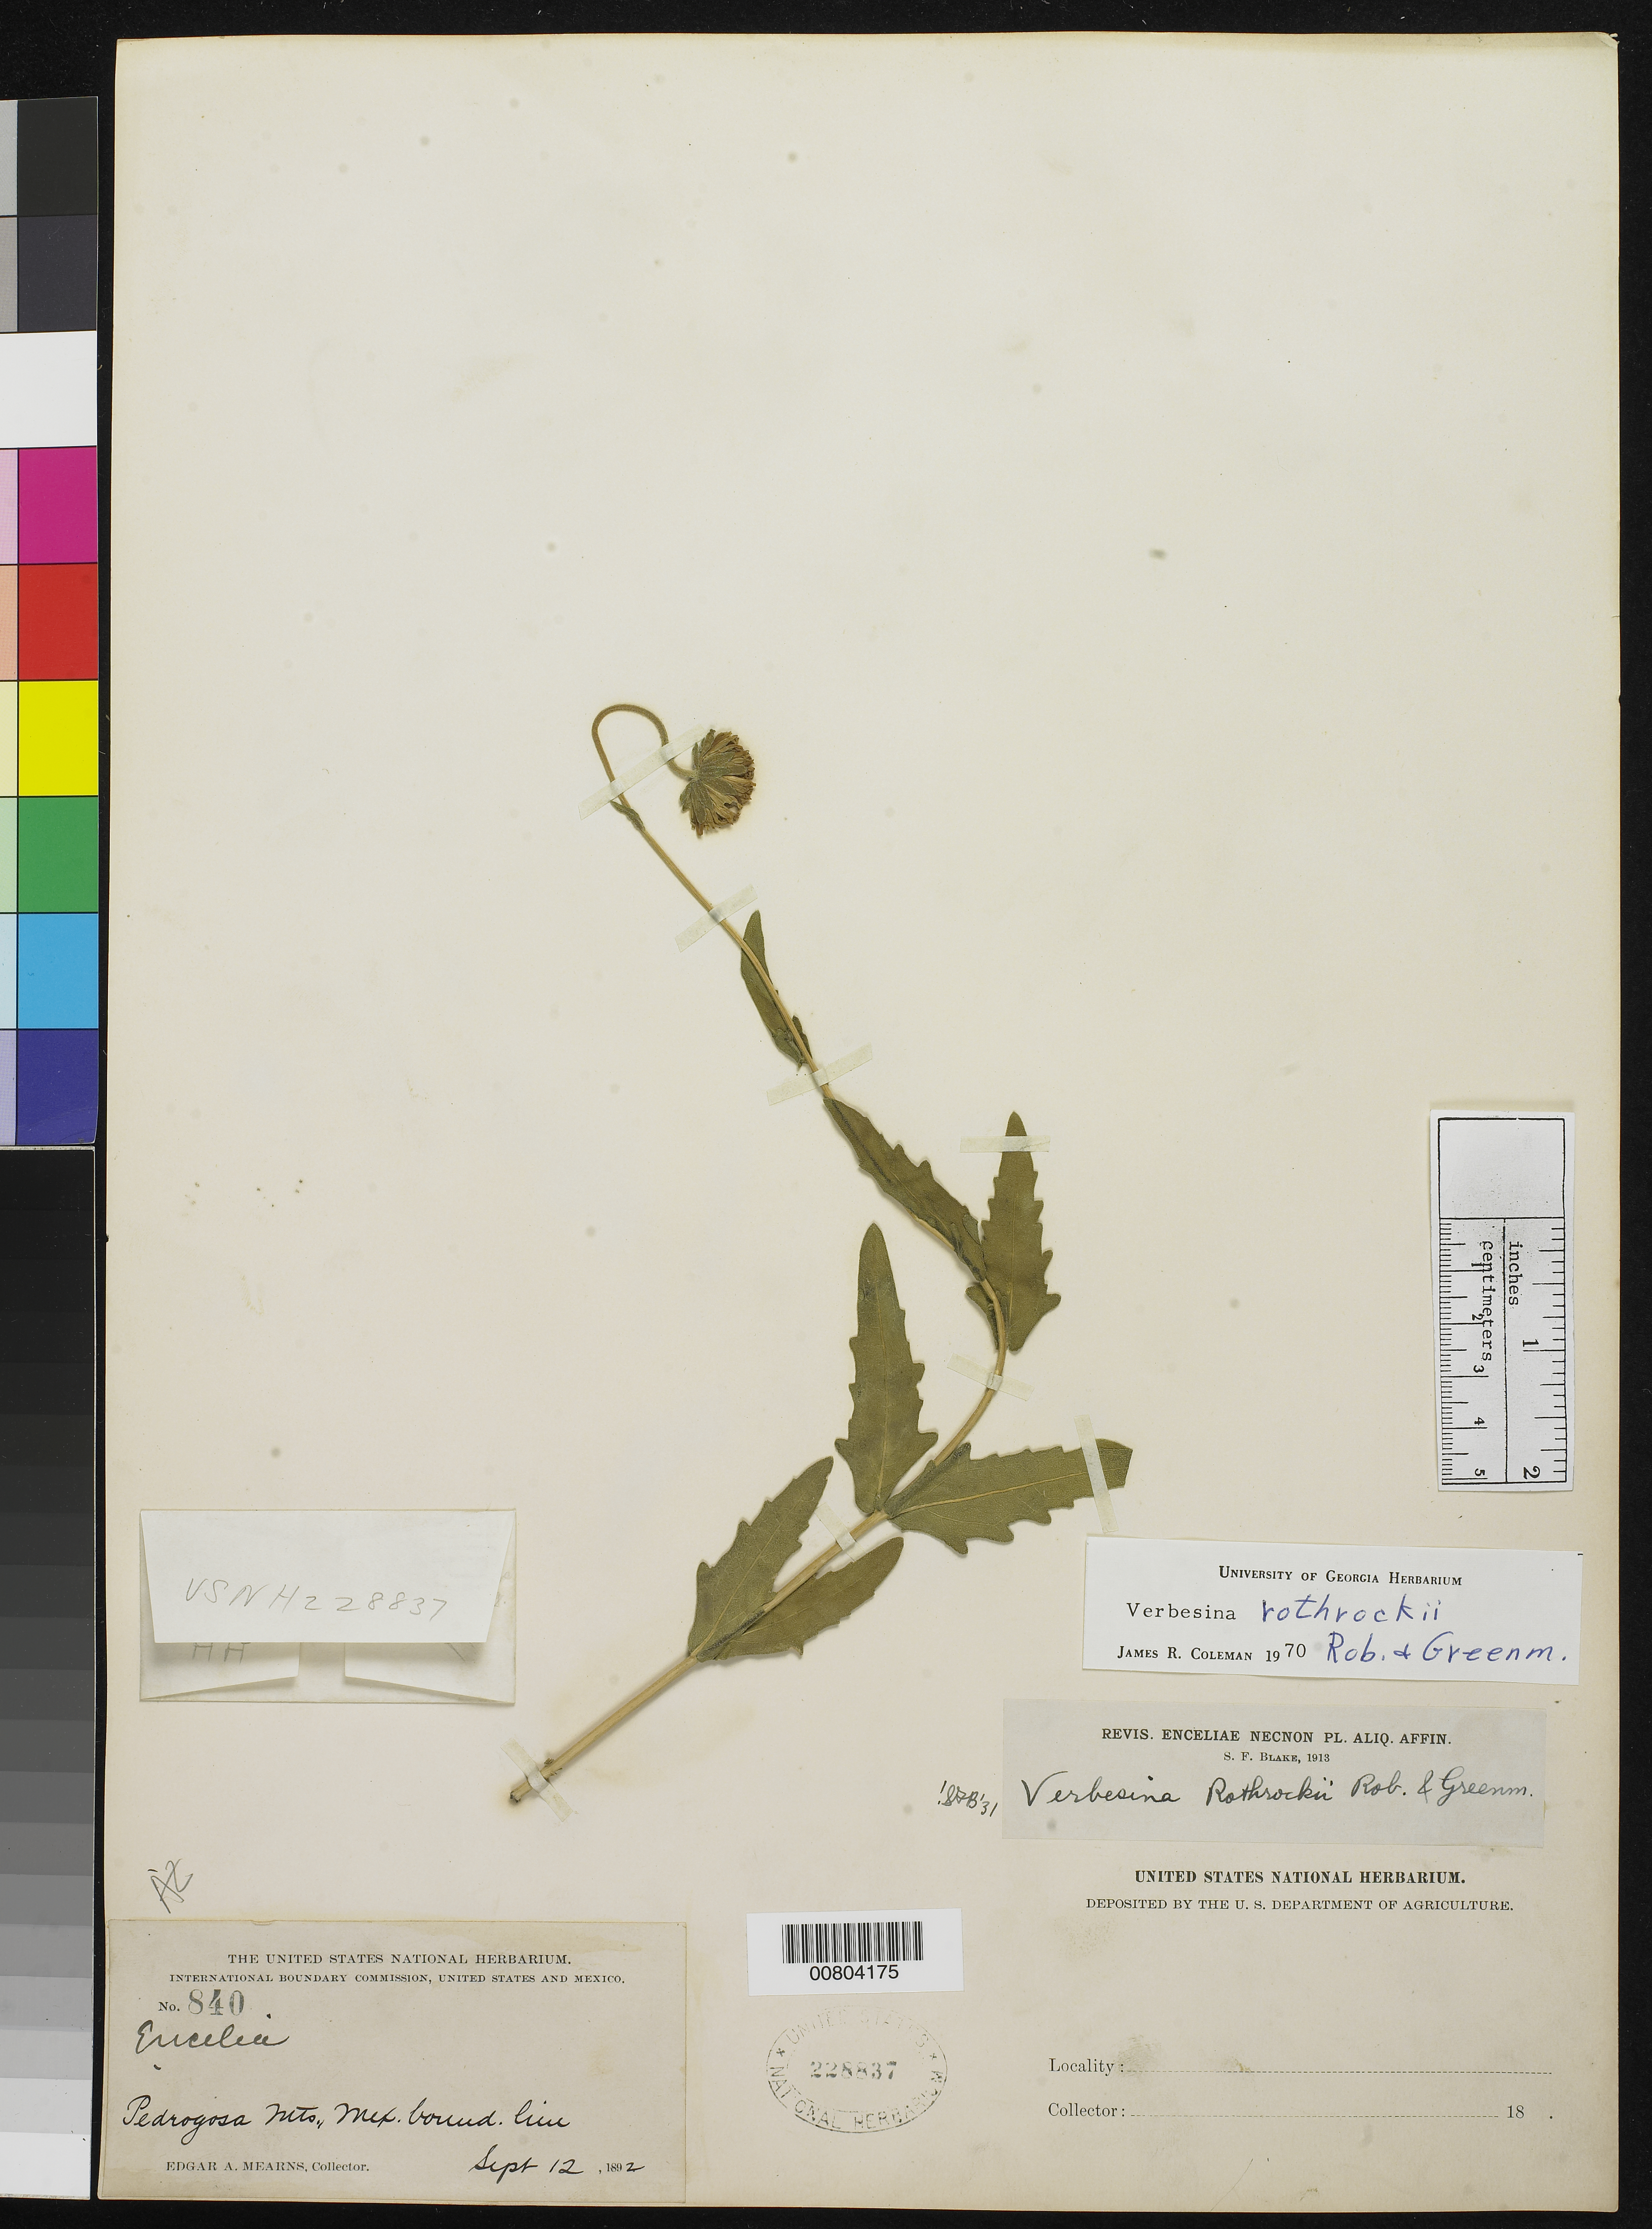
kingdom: Plantae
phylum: Tracheophyta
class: Magnoliopsida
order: Asterales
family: Asteraceae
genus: Verbesina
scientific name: Verbesina rothrockii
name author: B.L. Rob. & Greenm.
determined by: Coleman, J. R.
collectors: E. A. Mearns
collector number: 840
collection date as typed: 12 Sep 1892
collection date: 1892-09-12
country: United States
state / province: Arizona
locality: Pedregosa Mts., Mexican Boudary Line.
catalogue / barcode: US 228837